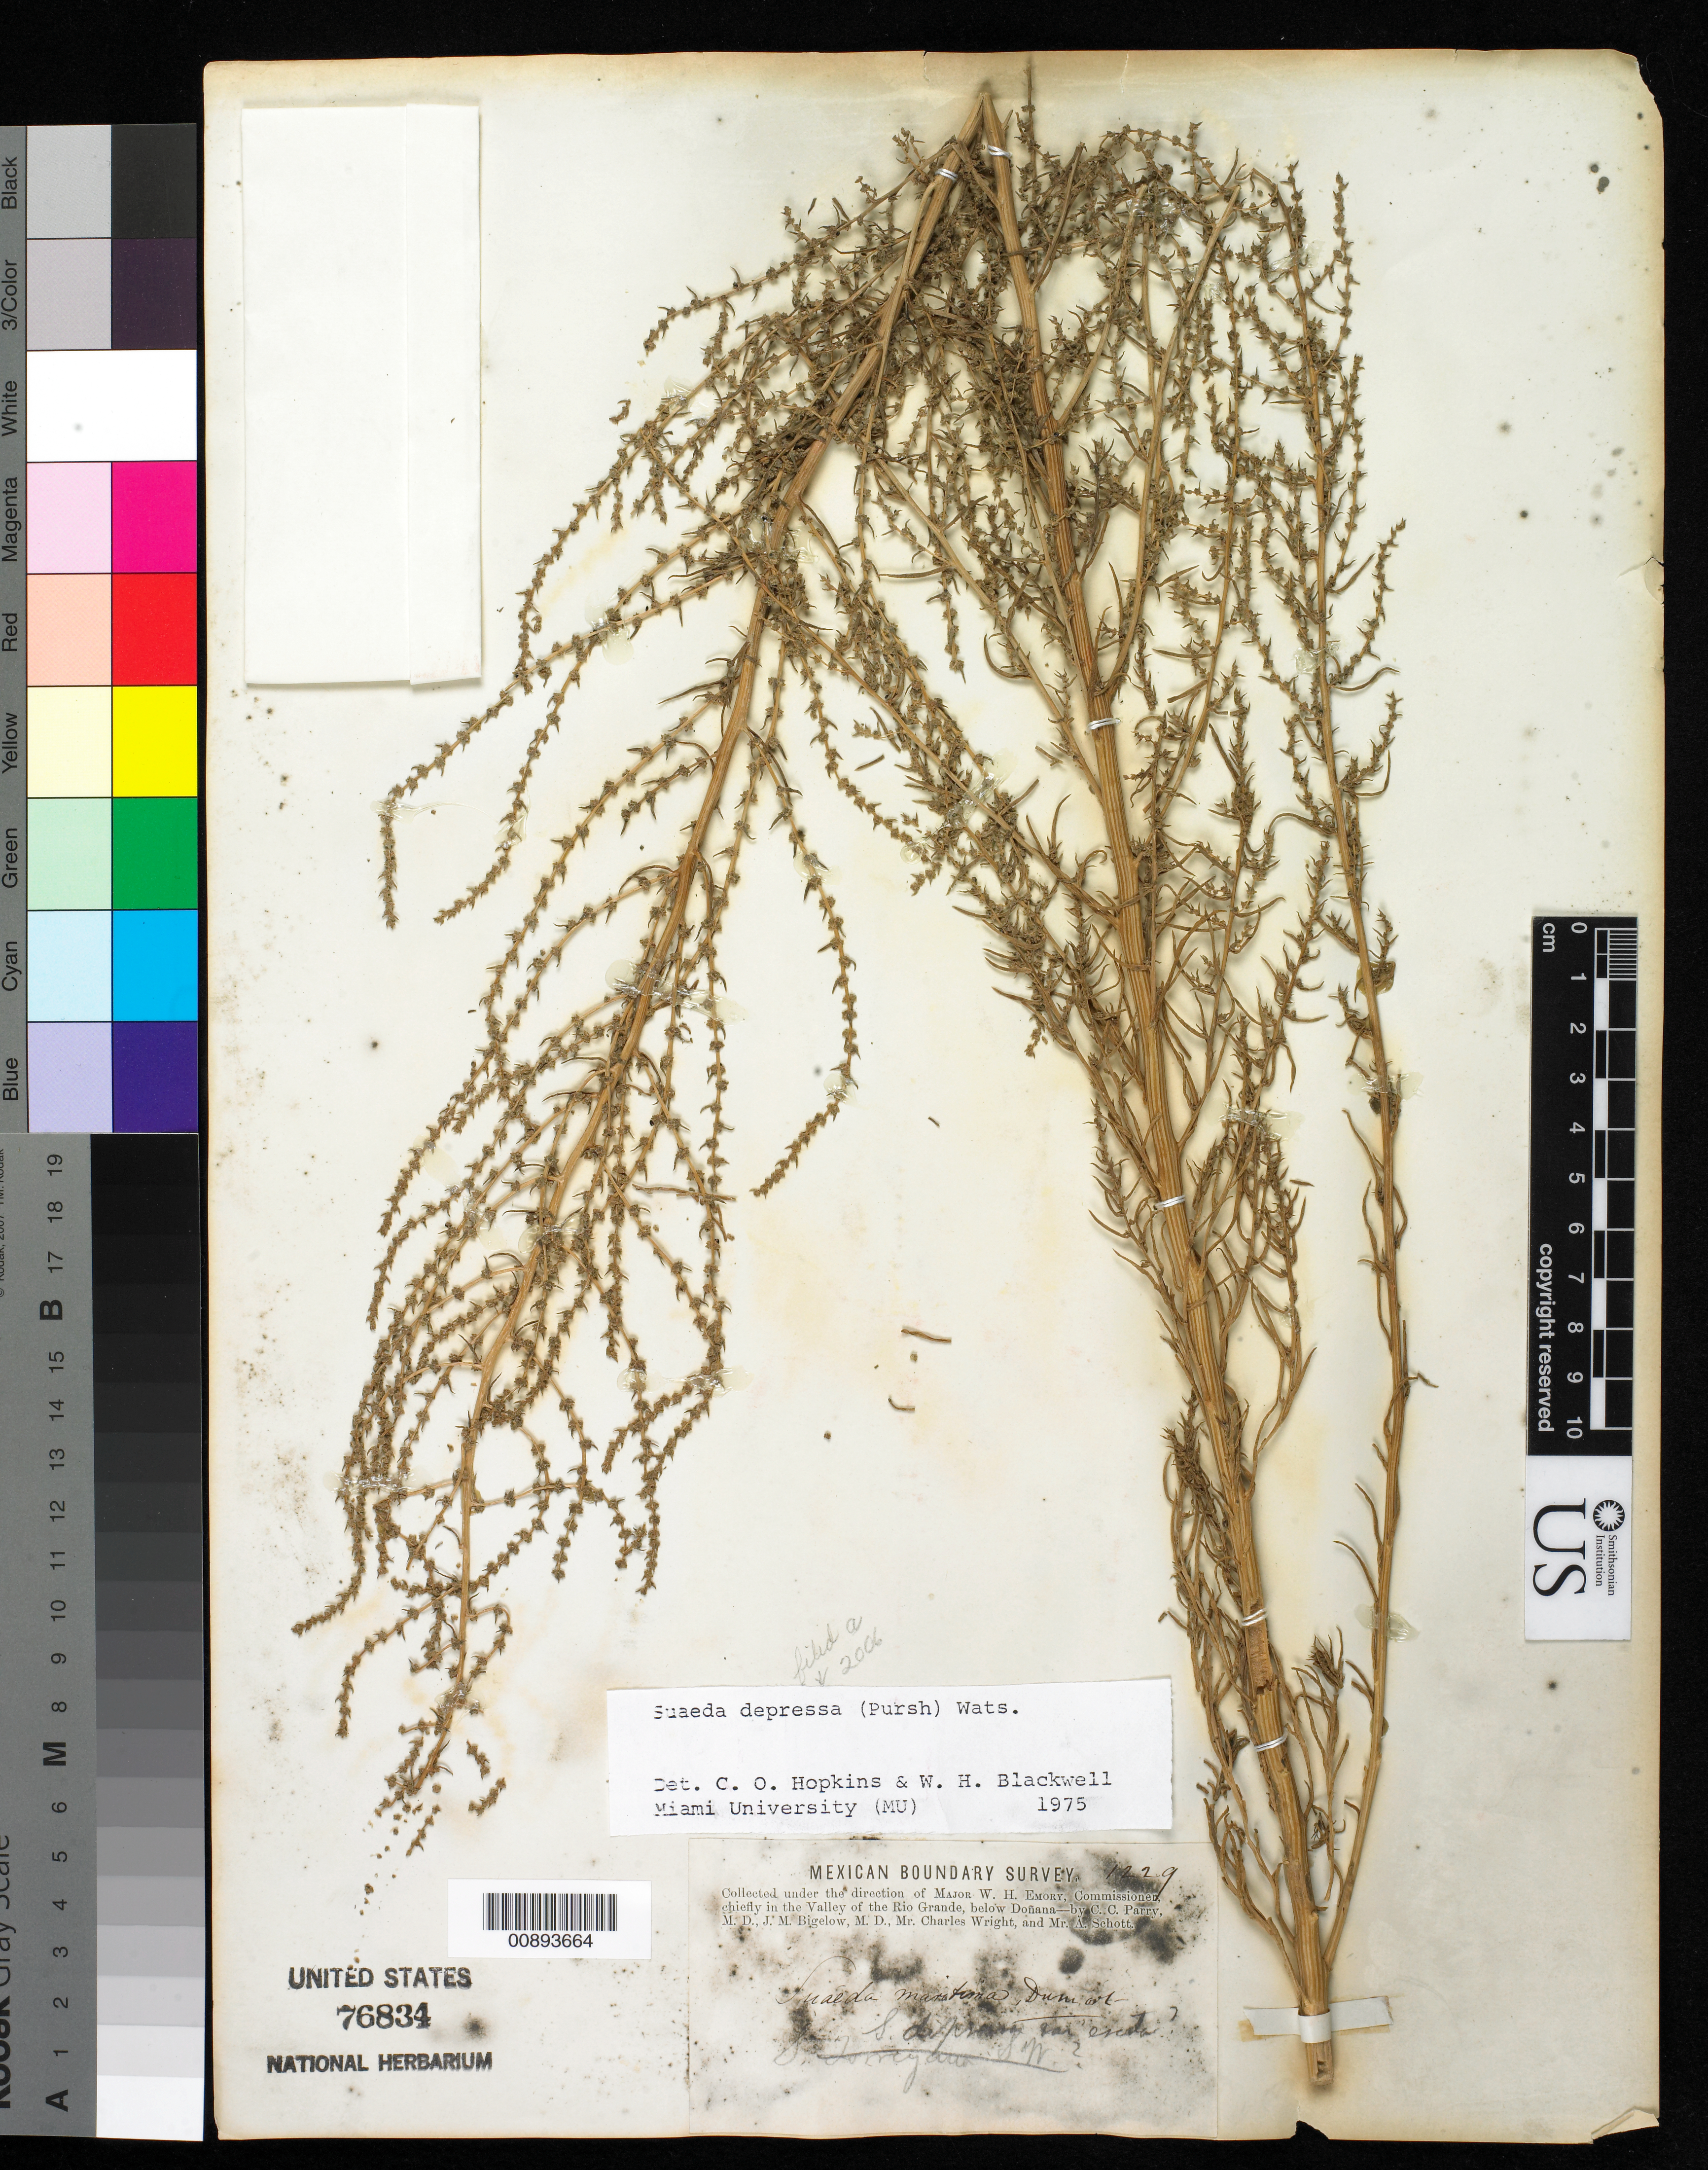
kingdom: Plantae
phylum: Tracheophyta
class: Magnoliopsida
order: Caryophyllales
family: Amaranthaceae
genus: Suaeda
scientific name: Suaeda depressa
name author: (Pursh) S. Watson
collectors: C. C. Parry, J. M. Bigelow, C. Wright & A. C. V. Schott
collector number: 1229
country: United States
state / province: New Mexico / Texas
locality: Valley of the Rio Grande, below Doñana.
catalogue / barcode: US 76834